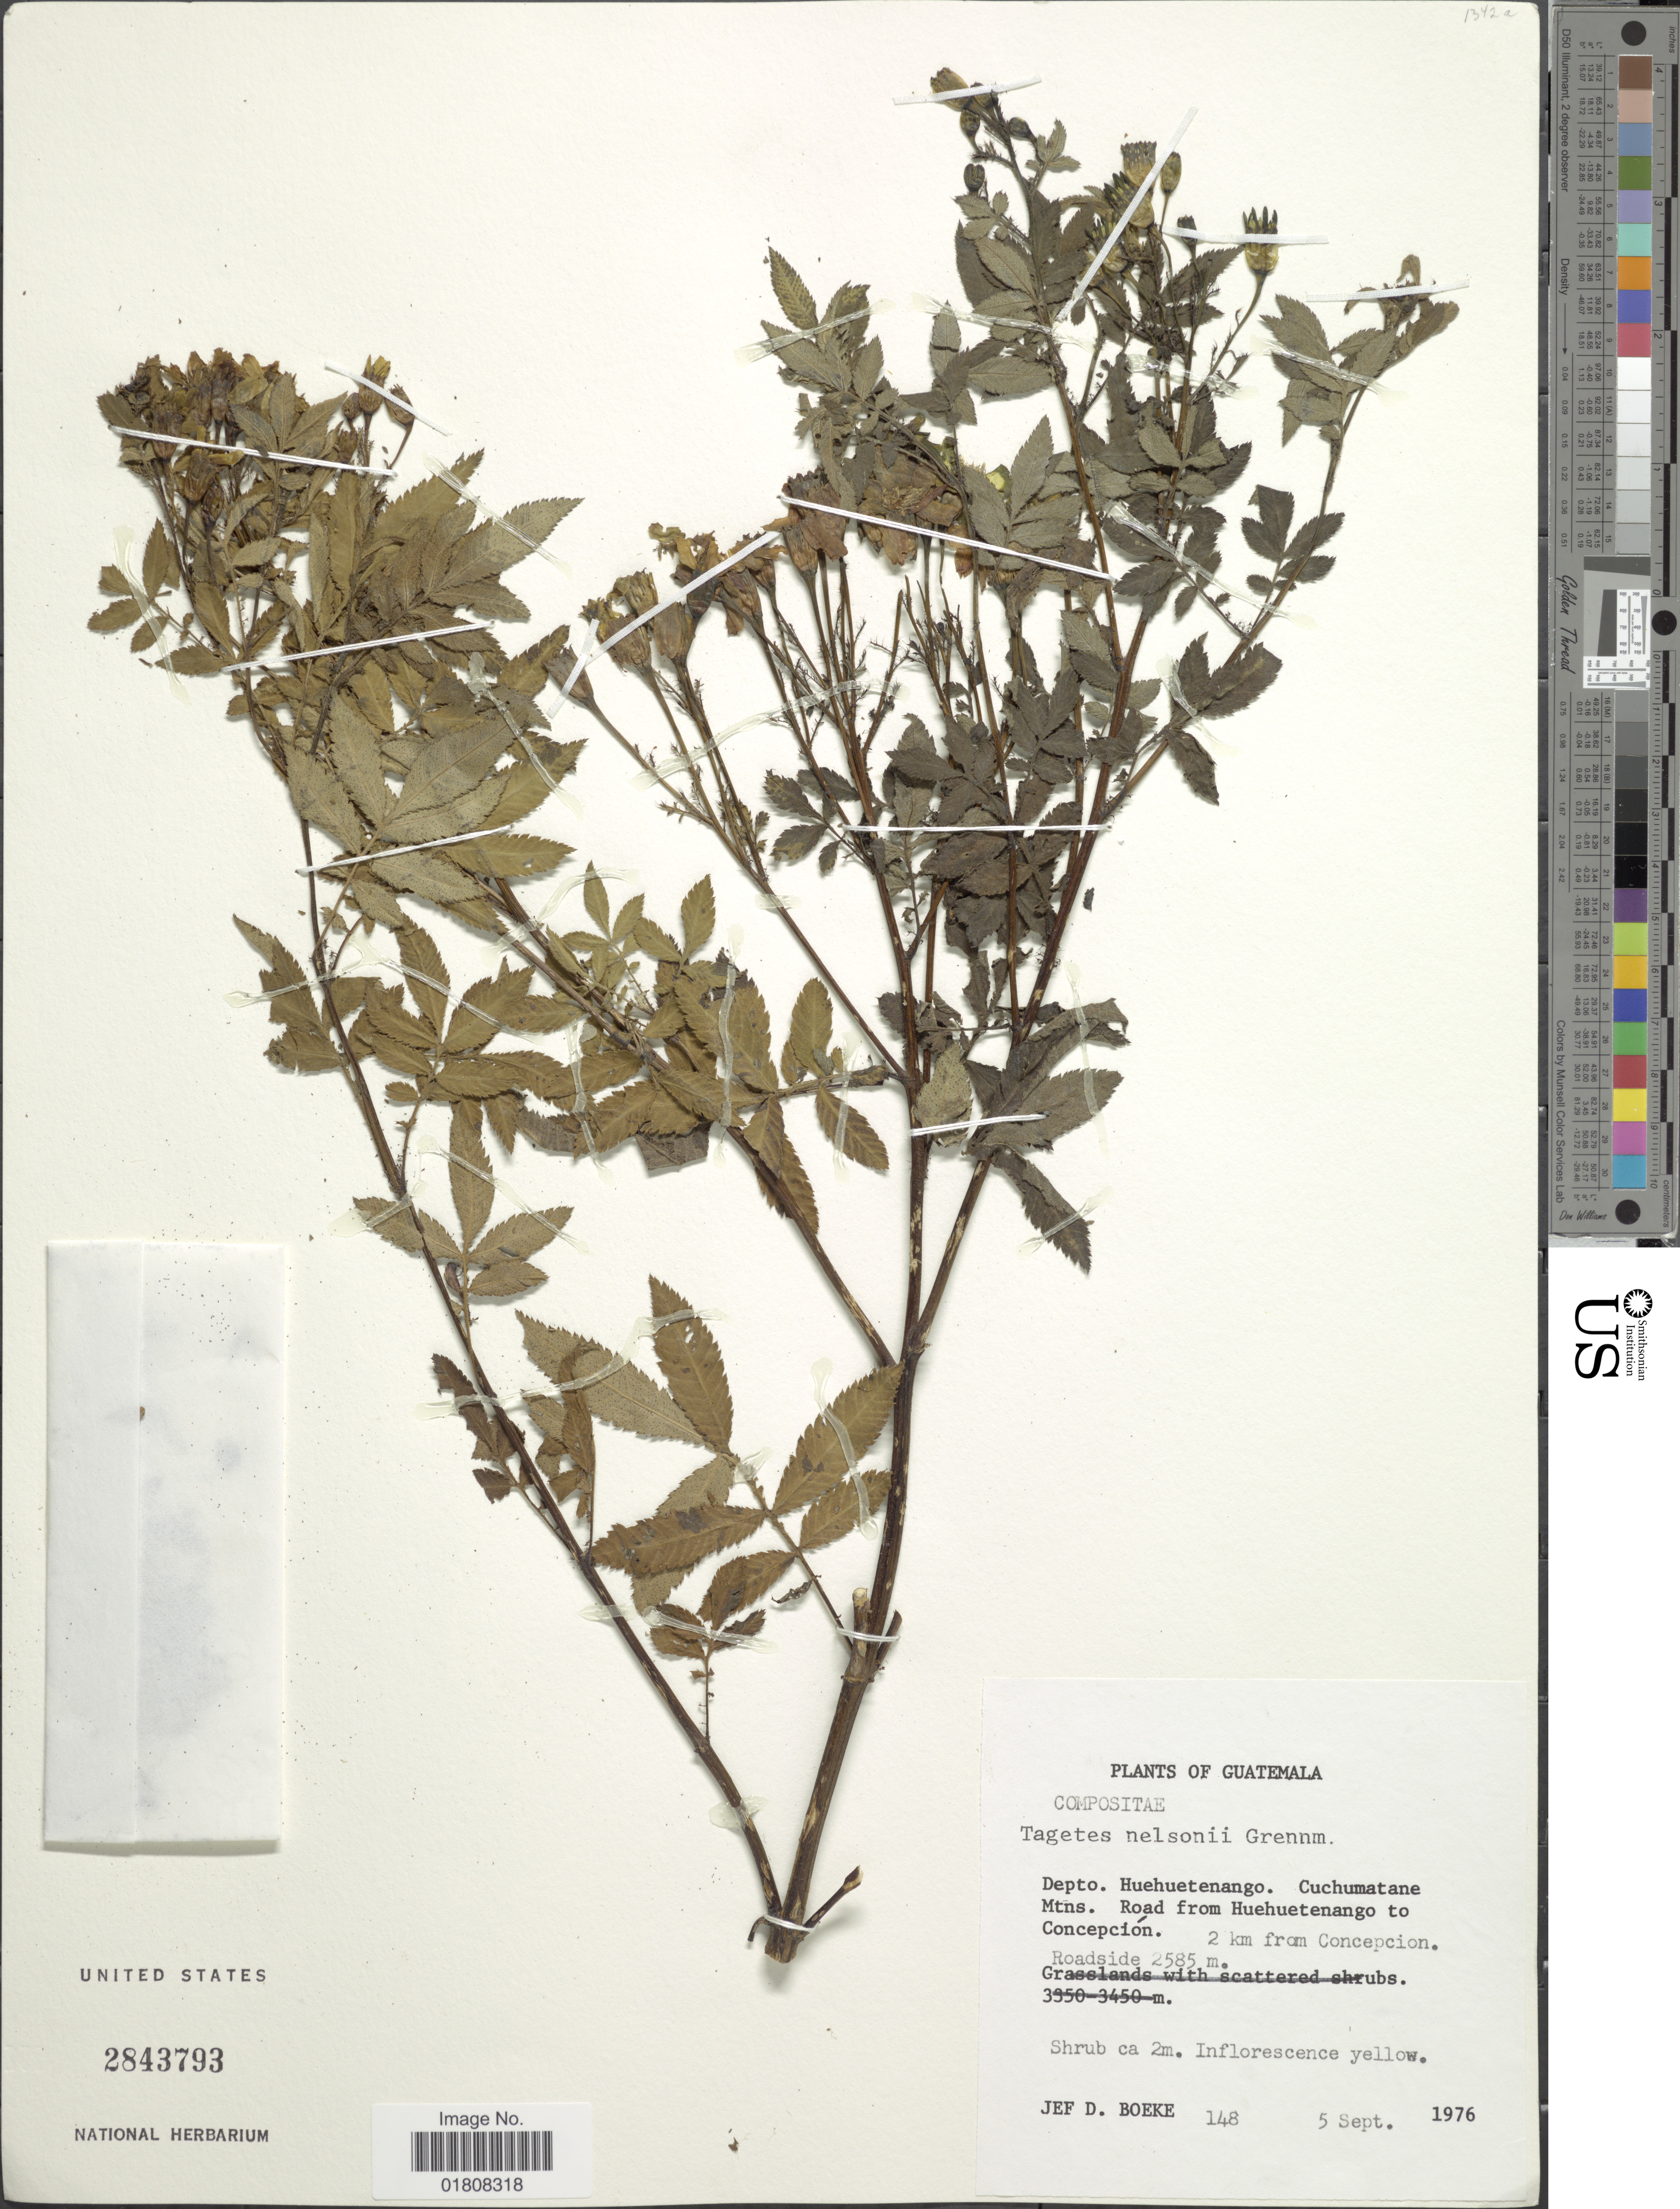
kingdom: Plantae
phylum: Tracheophyta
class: Magnoliopsida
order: Asterales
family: Asteraceae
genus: Tagetes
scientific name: Tagetes nelsonii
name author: Greenm.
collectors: J. D. Boeke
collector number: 148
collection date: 1976-09-05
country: Guatemala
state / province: Huehuetenango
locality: Cuchumatane Mtns., Road from Huehuetenango to Concepcion, 2 km from Concepcion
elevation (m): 2585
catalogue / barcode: US 2843793